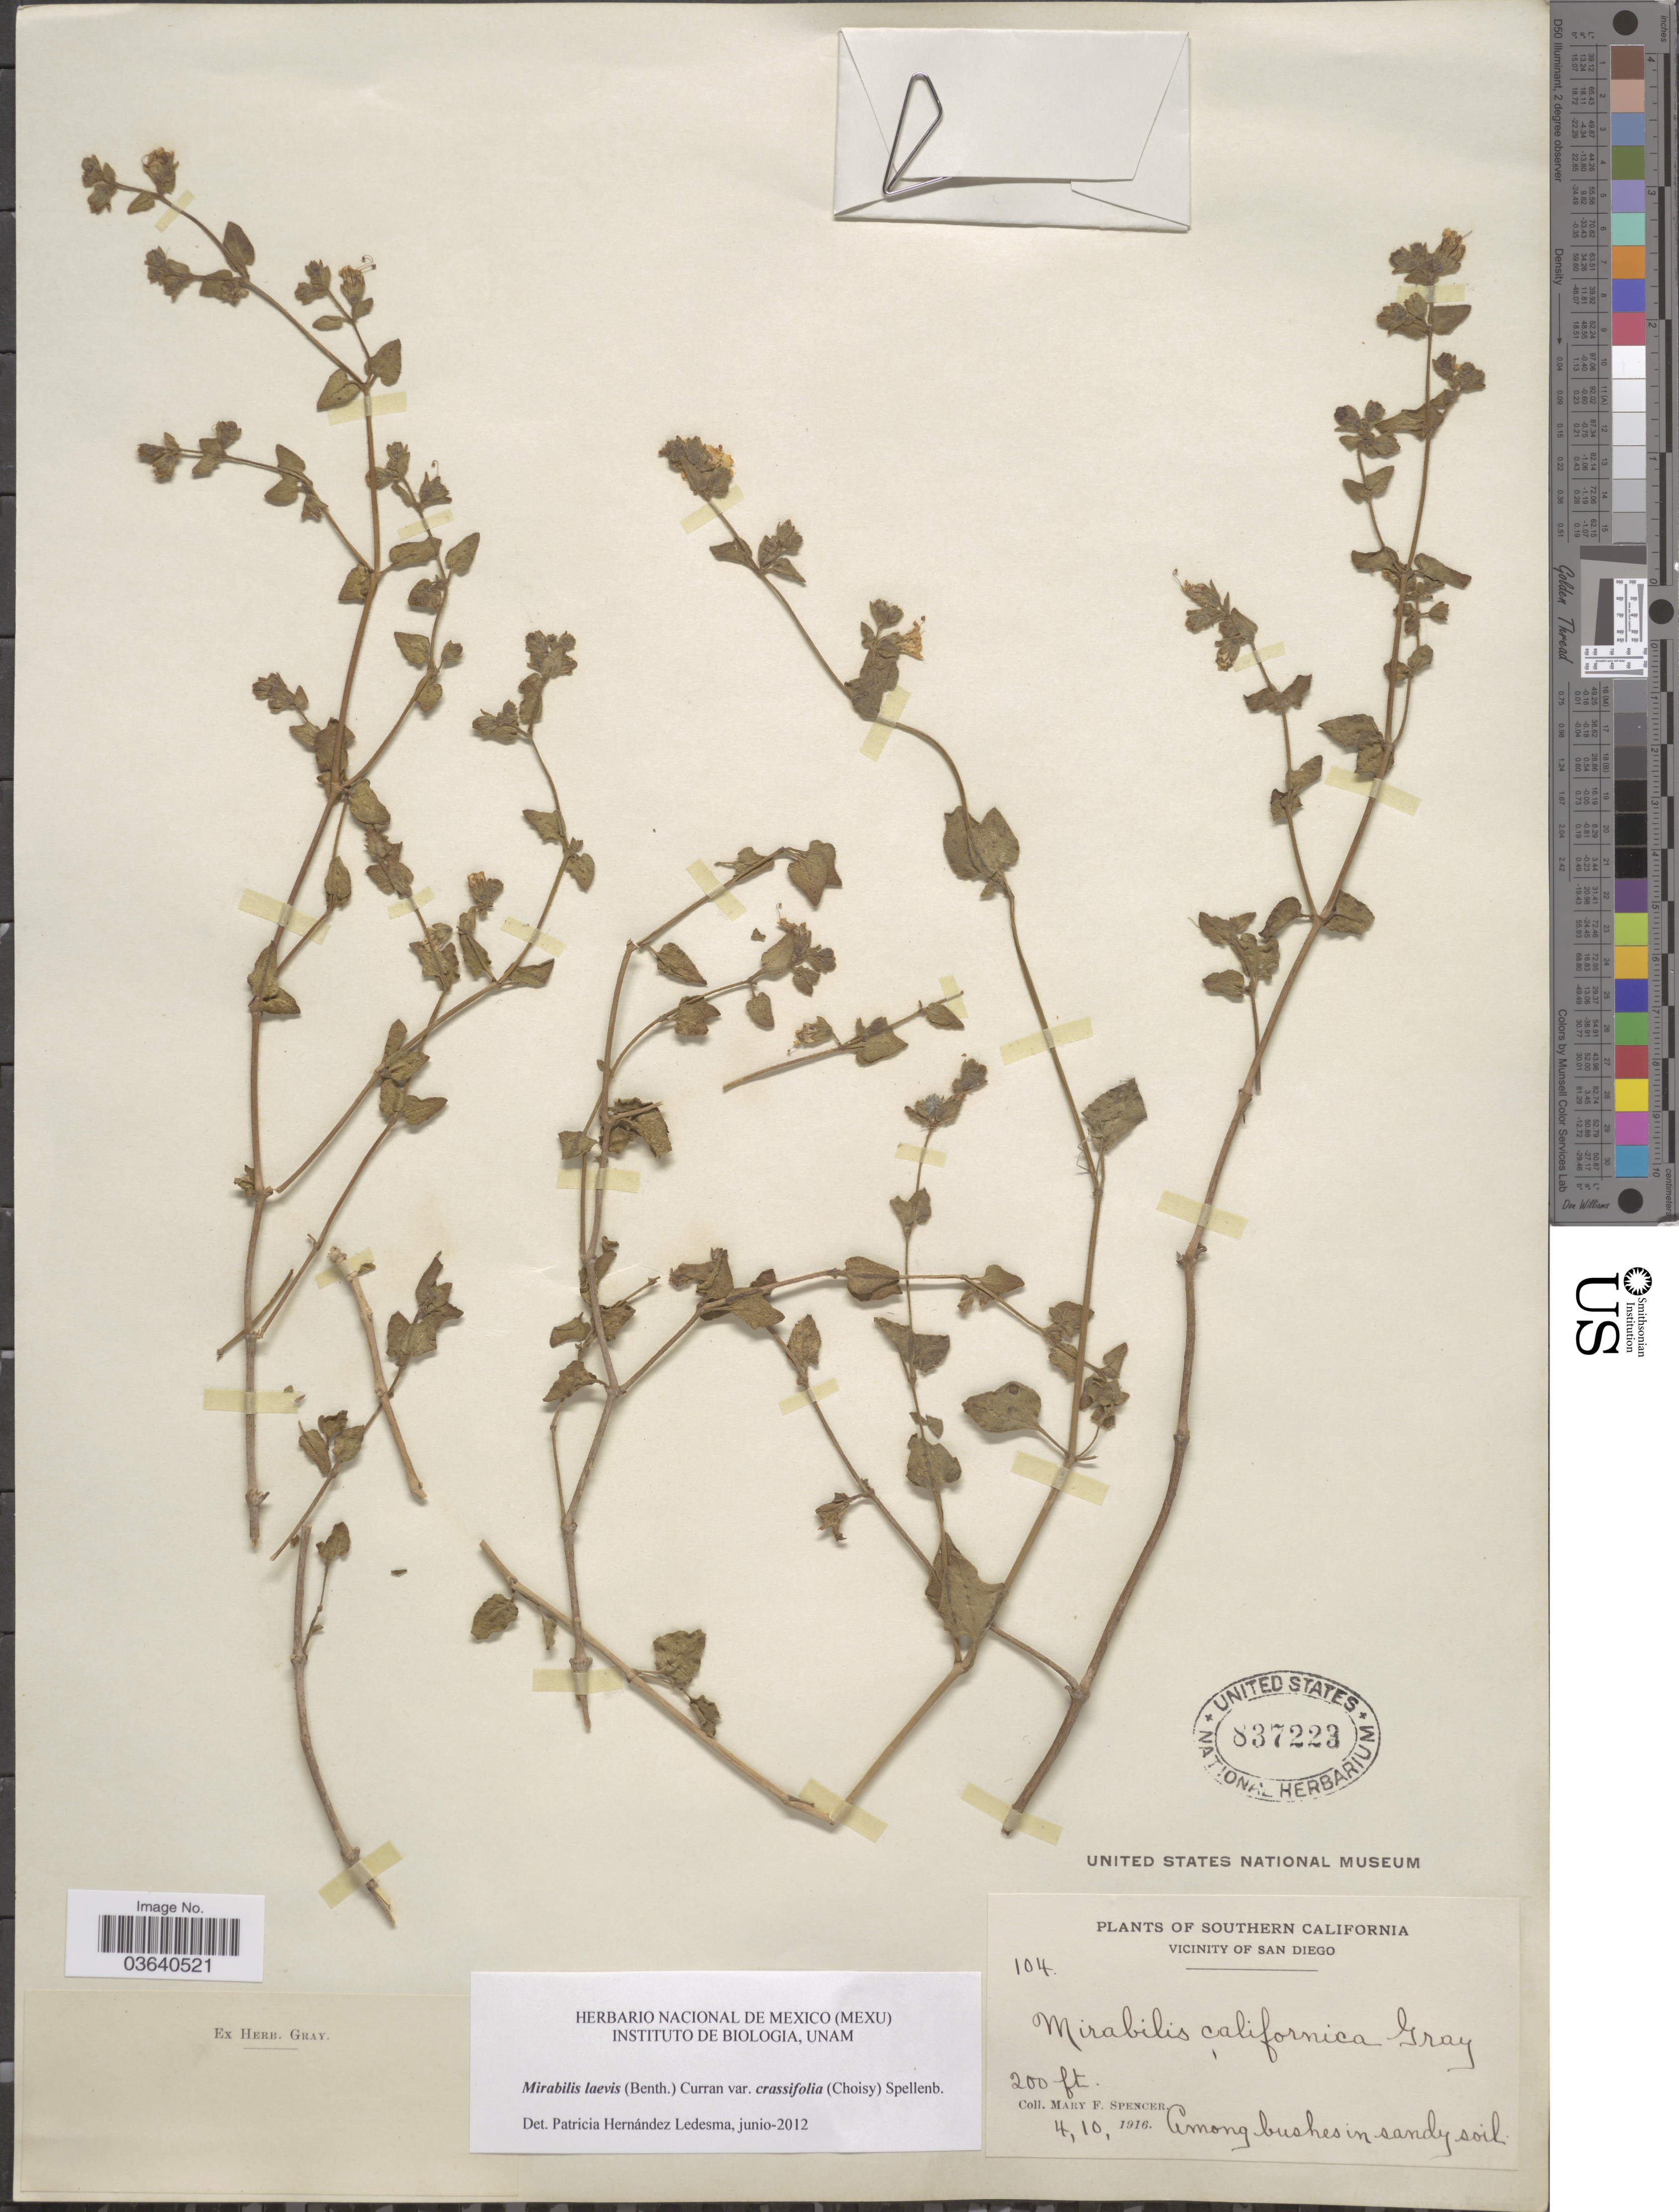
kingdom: Plantae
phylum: Tracheophyta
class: Magnoliopsida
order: Caryophyllales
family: Nyctaginaceae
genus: Mirabilis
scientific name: Mirabilis laevis var. crassifolia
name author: (Choisy) Spellenb.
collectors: M. Spencer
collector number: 104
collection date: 1916-04-10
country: United States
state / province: California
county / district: San Diego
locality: Southern California. Vicinity of San Diego.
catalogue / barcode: US 837223